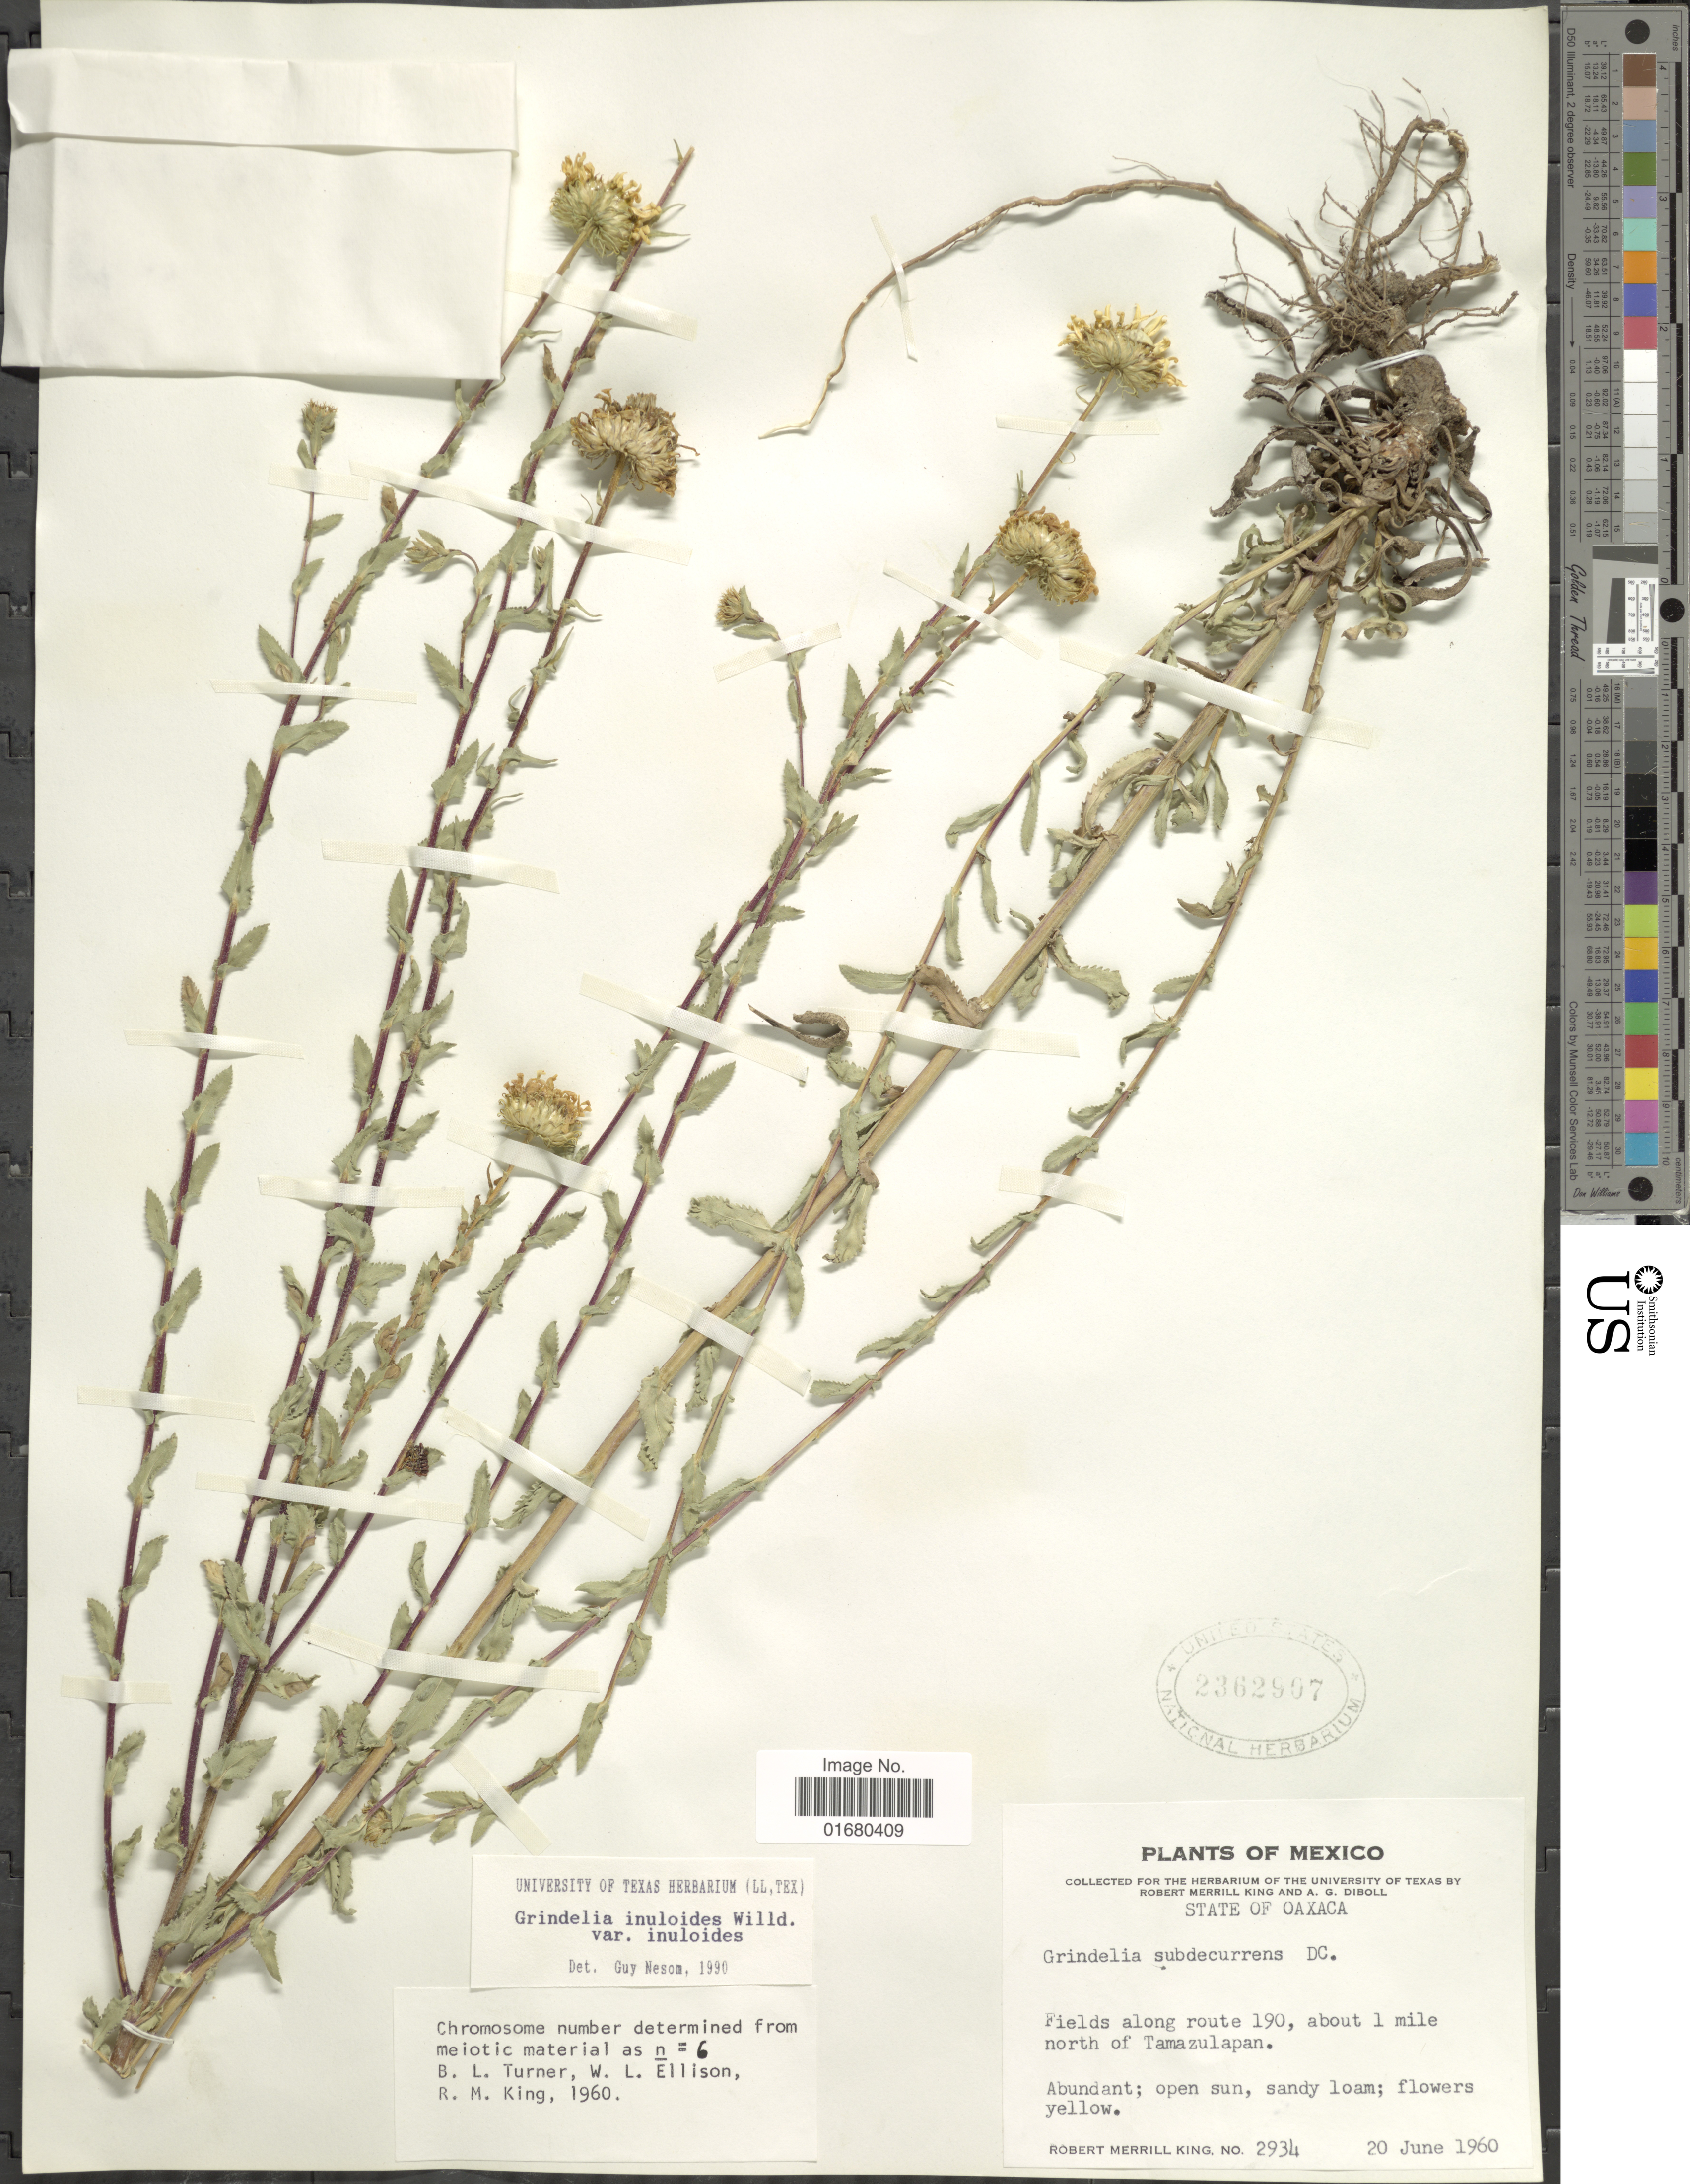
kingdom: Plantae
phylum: Tracheophyta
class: Magnoliopsida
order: Asterales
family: Asteraceae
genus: Grindelia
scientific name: Grindelia inuloides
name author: Willd.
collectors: R. M. King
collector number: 2934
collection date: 1960-06-20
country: Mexico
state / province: Oaxaca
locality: Field along route 190, about 1 mile north of Tamazulpan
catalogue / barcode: US 2362907